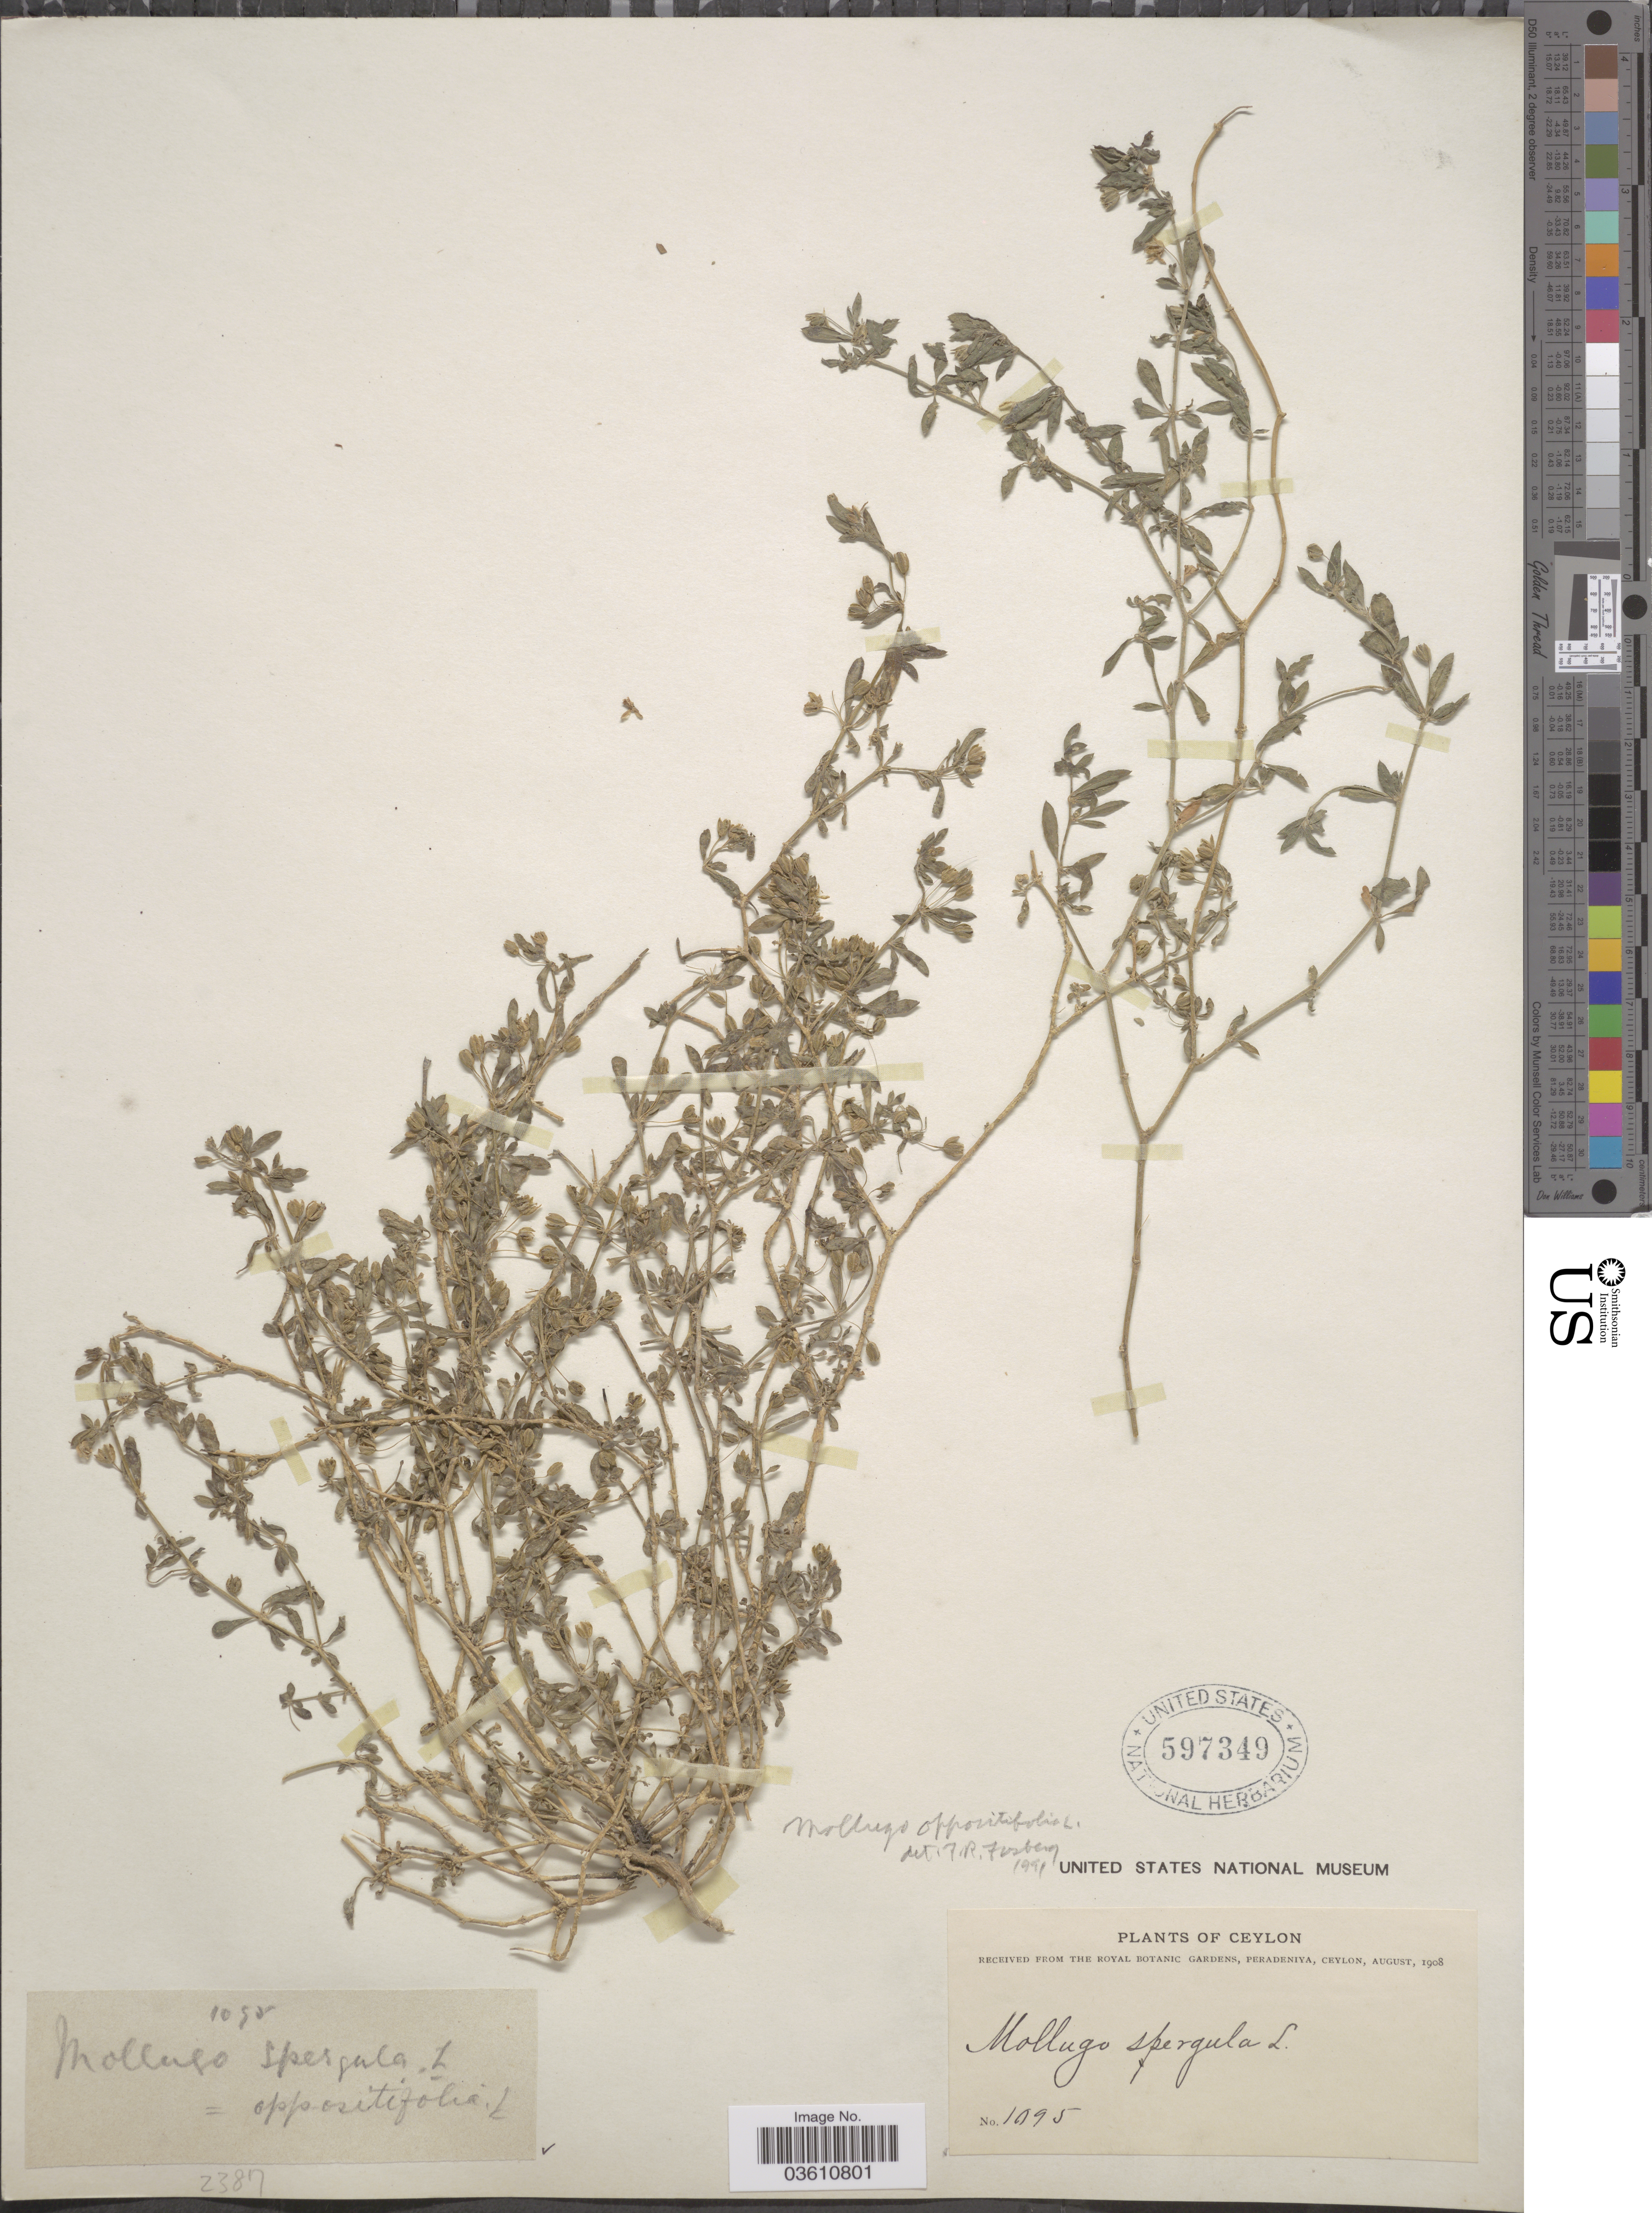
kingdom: Plantae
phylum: Tracheophyta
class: Magnoliopsida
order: Caryophyllales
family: Molluginaceae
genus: Glinus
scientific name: Glinus oppositifolius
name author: (L.) Aug. DC.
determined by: Strong, Mark T., (BOT), Smithsonian Institution - National Museum of Natural History (UNITED STATES)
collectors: ex herb. Royal Botanic Gardens, Peradeniya, Ceylon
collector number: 1095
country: Sri Lanka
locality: Ceylon.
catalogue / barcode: US 597349